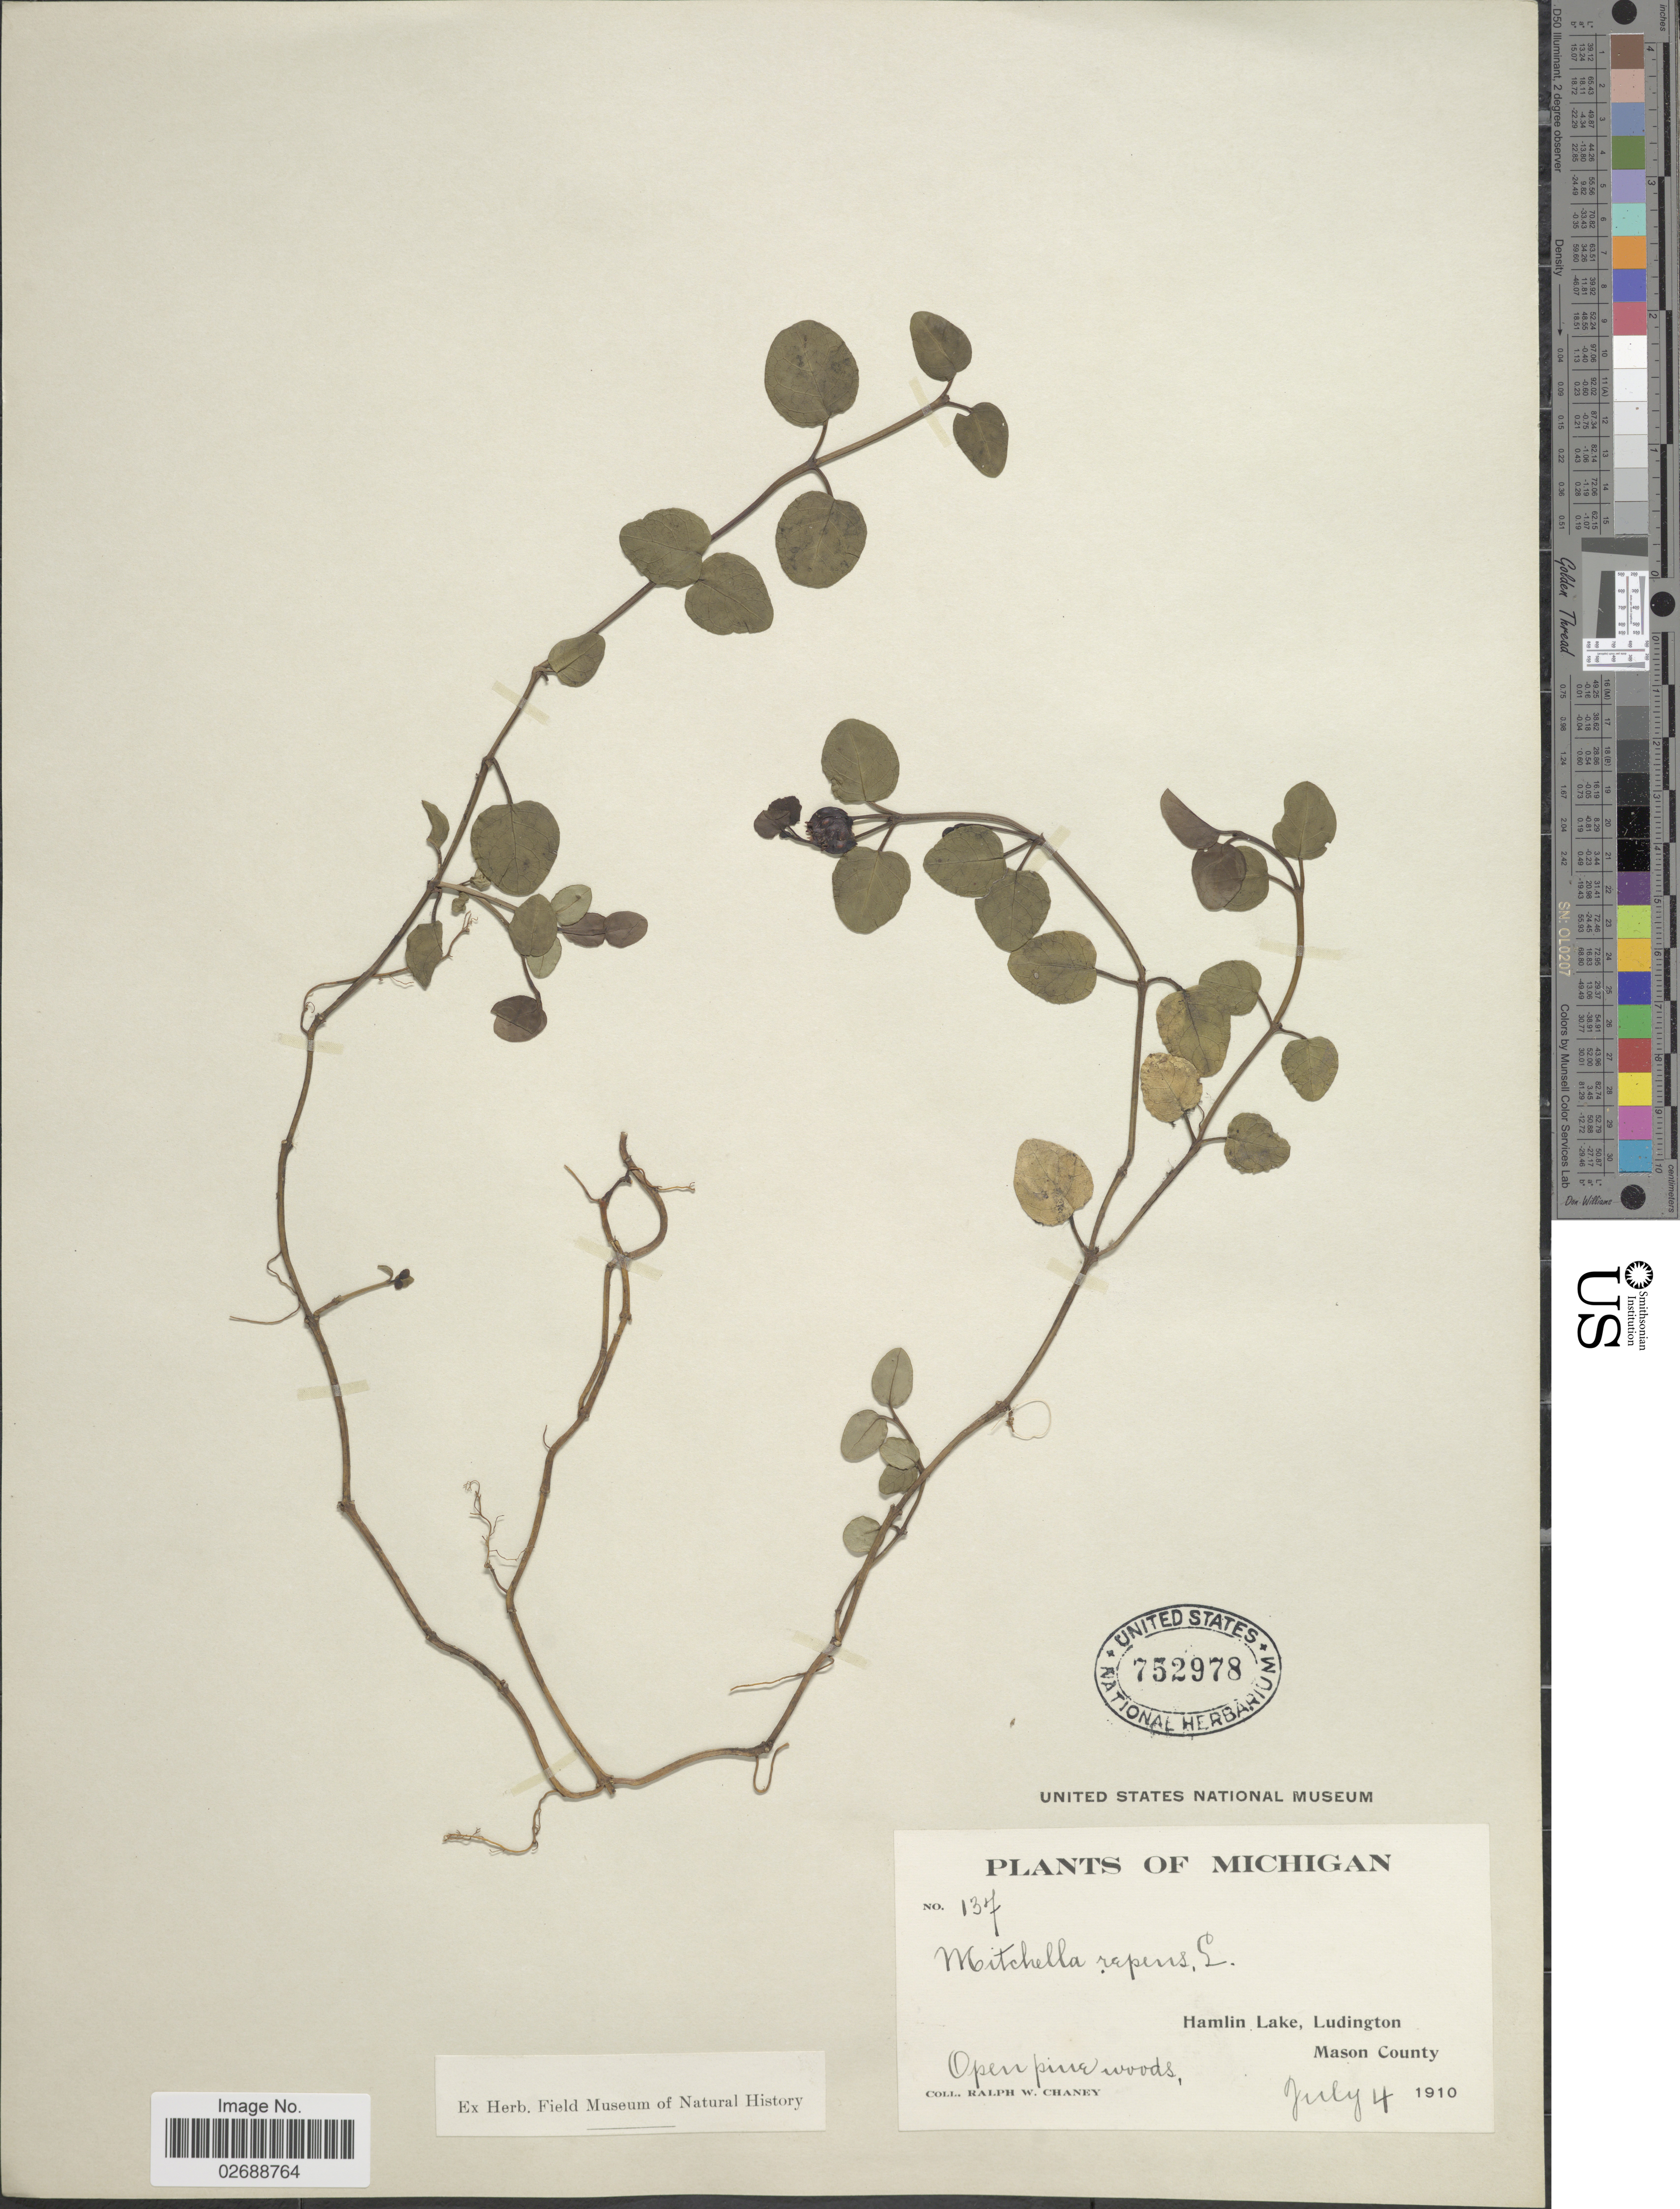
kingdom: Plantae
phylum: Tracheophyta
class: Magnoliopsida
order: Gentianales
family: Rubiaceae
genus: Mitchella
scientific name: Mitchella repens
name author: L.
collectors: R. Chaney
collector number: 137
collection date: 1910-07-04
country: United States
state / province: Michigan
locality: Hamlin Lake, Ludington Mason County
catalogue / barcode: US 752978